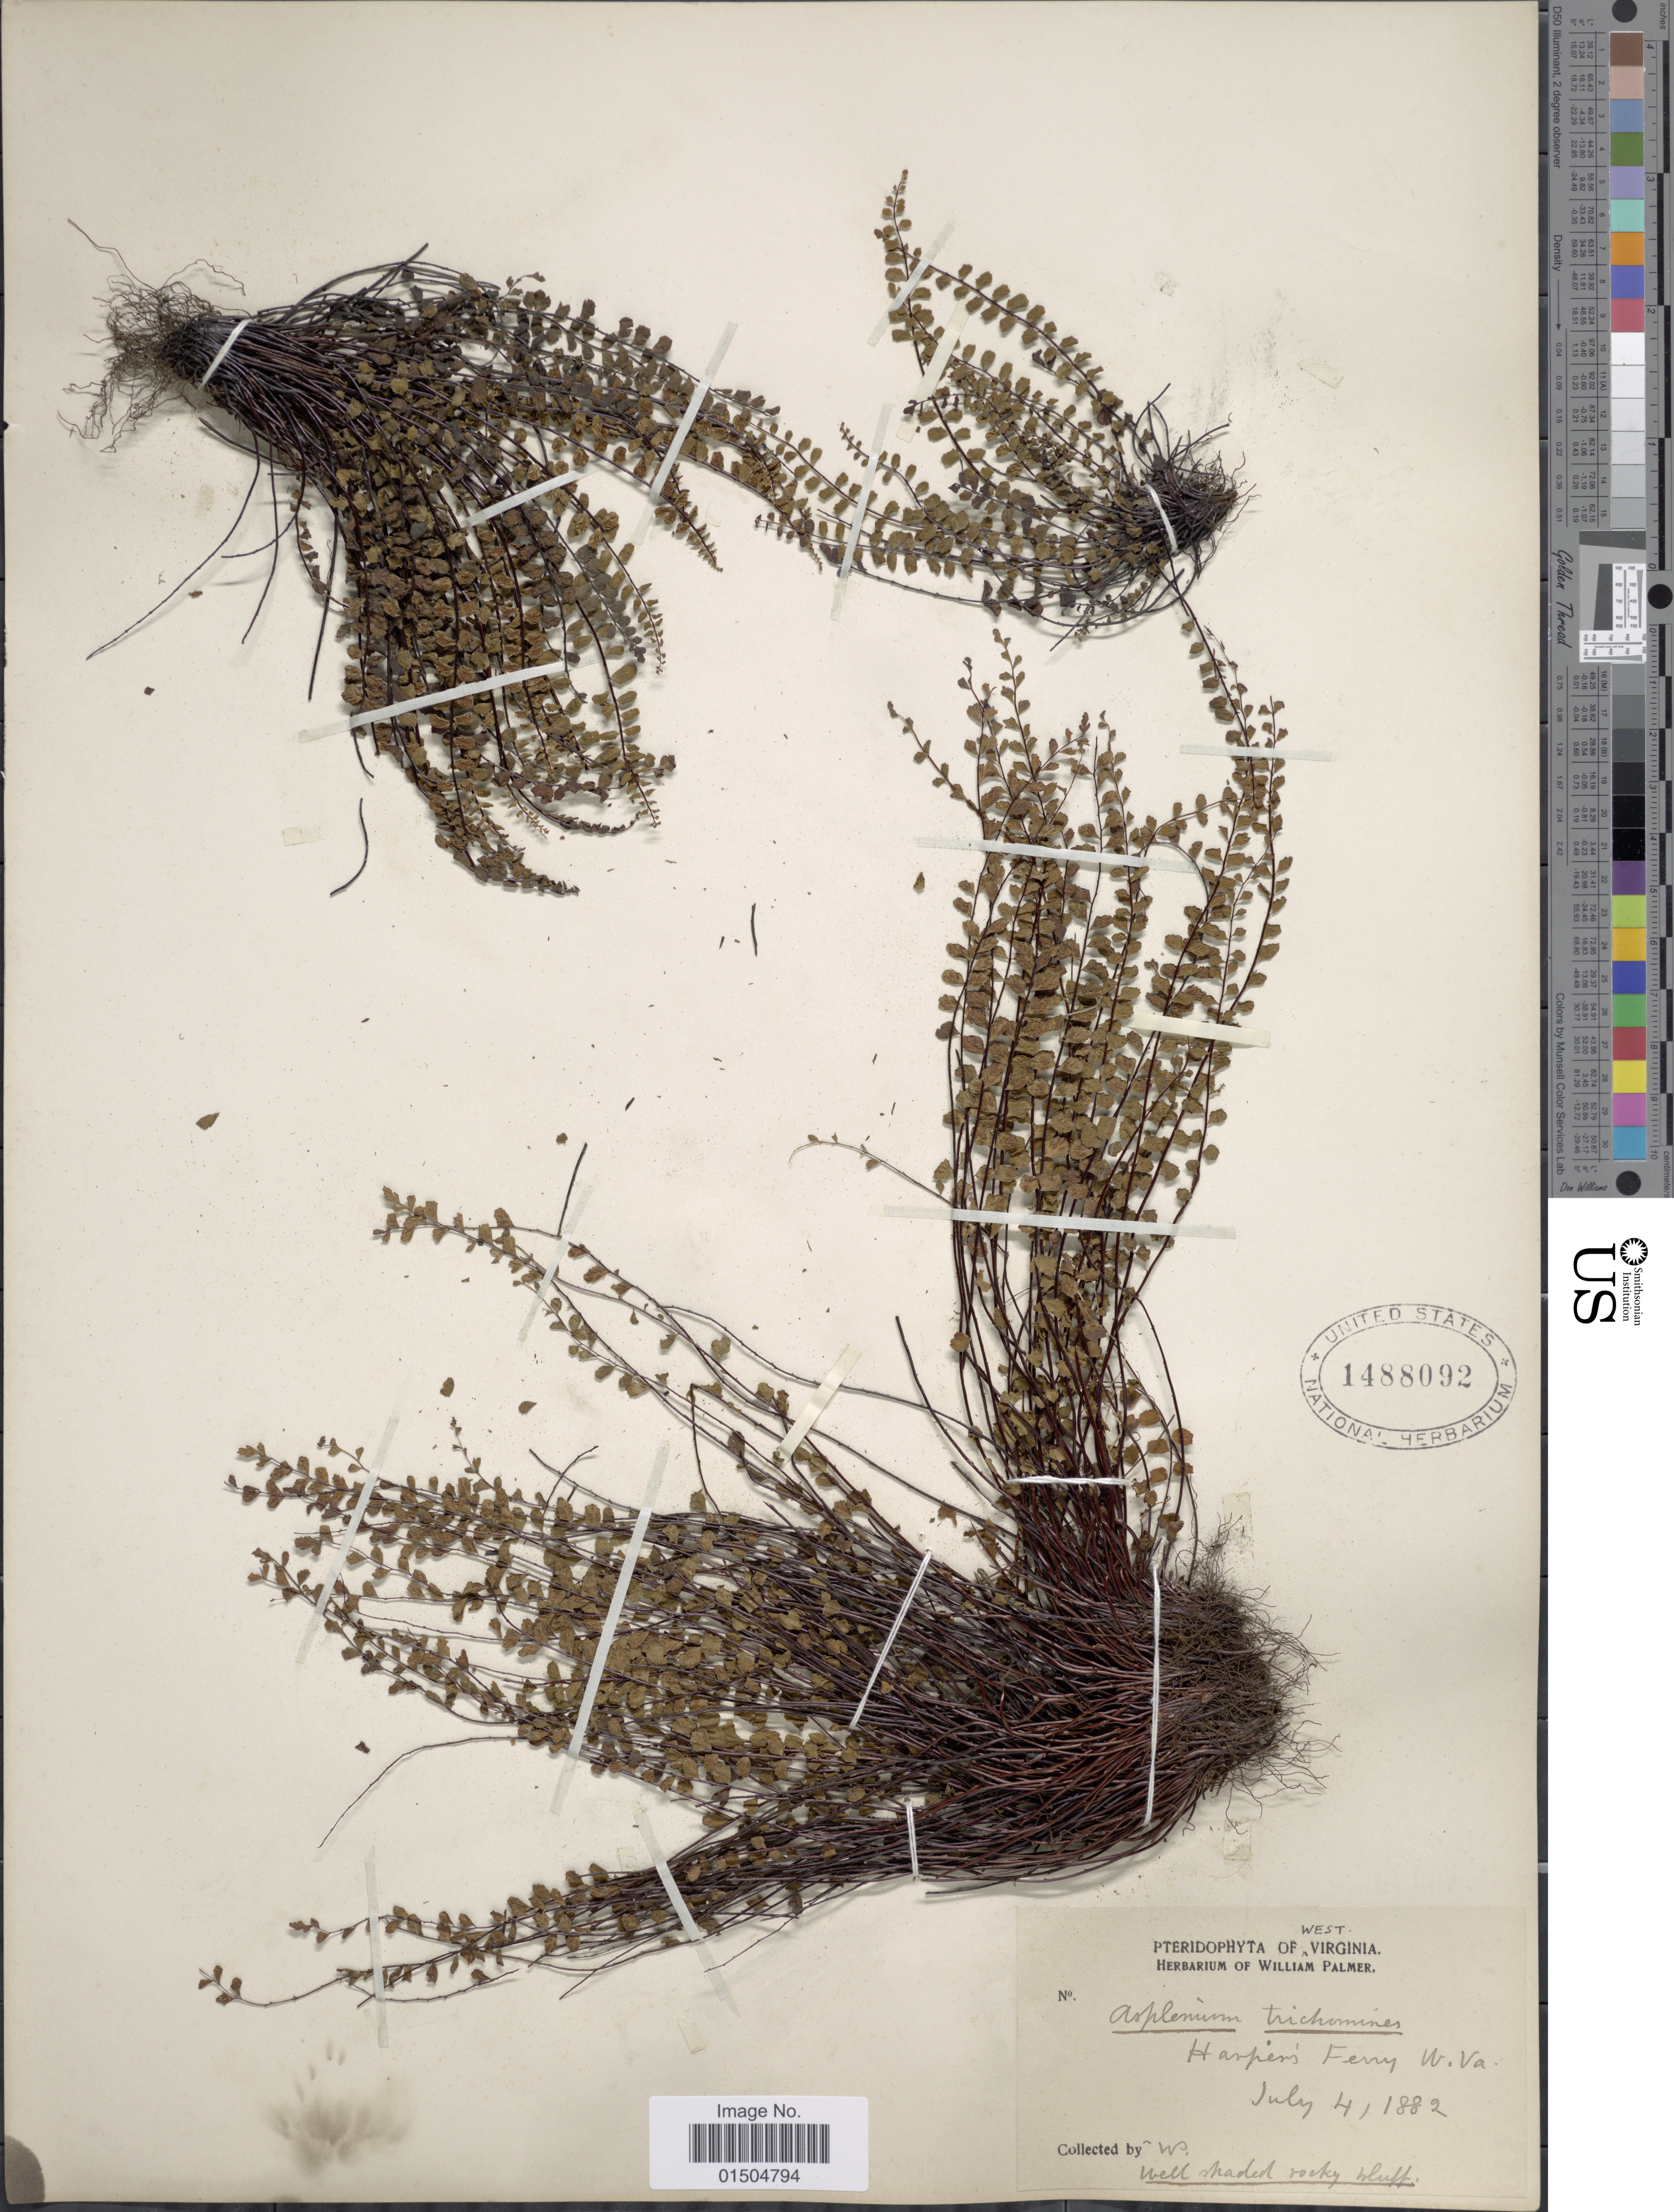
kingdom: Plantae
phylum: Tracheophyta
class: Polypodiopsida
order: Polypodiales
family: Aspleniaceae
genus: Asplenium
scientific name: Asplenium trichomanes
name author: L.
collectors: W. Palmer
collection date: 1882-07-04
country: United States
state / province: West Virginia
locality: Harper's Ferry.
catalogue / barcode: US 1488092